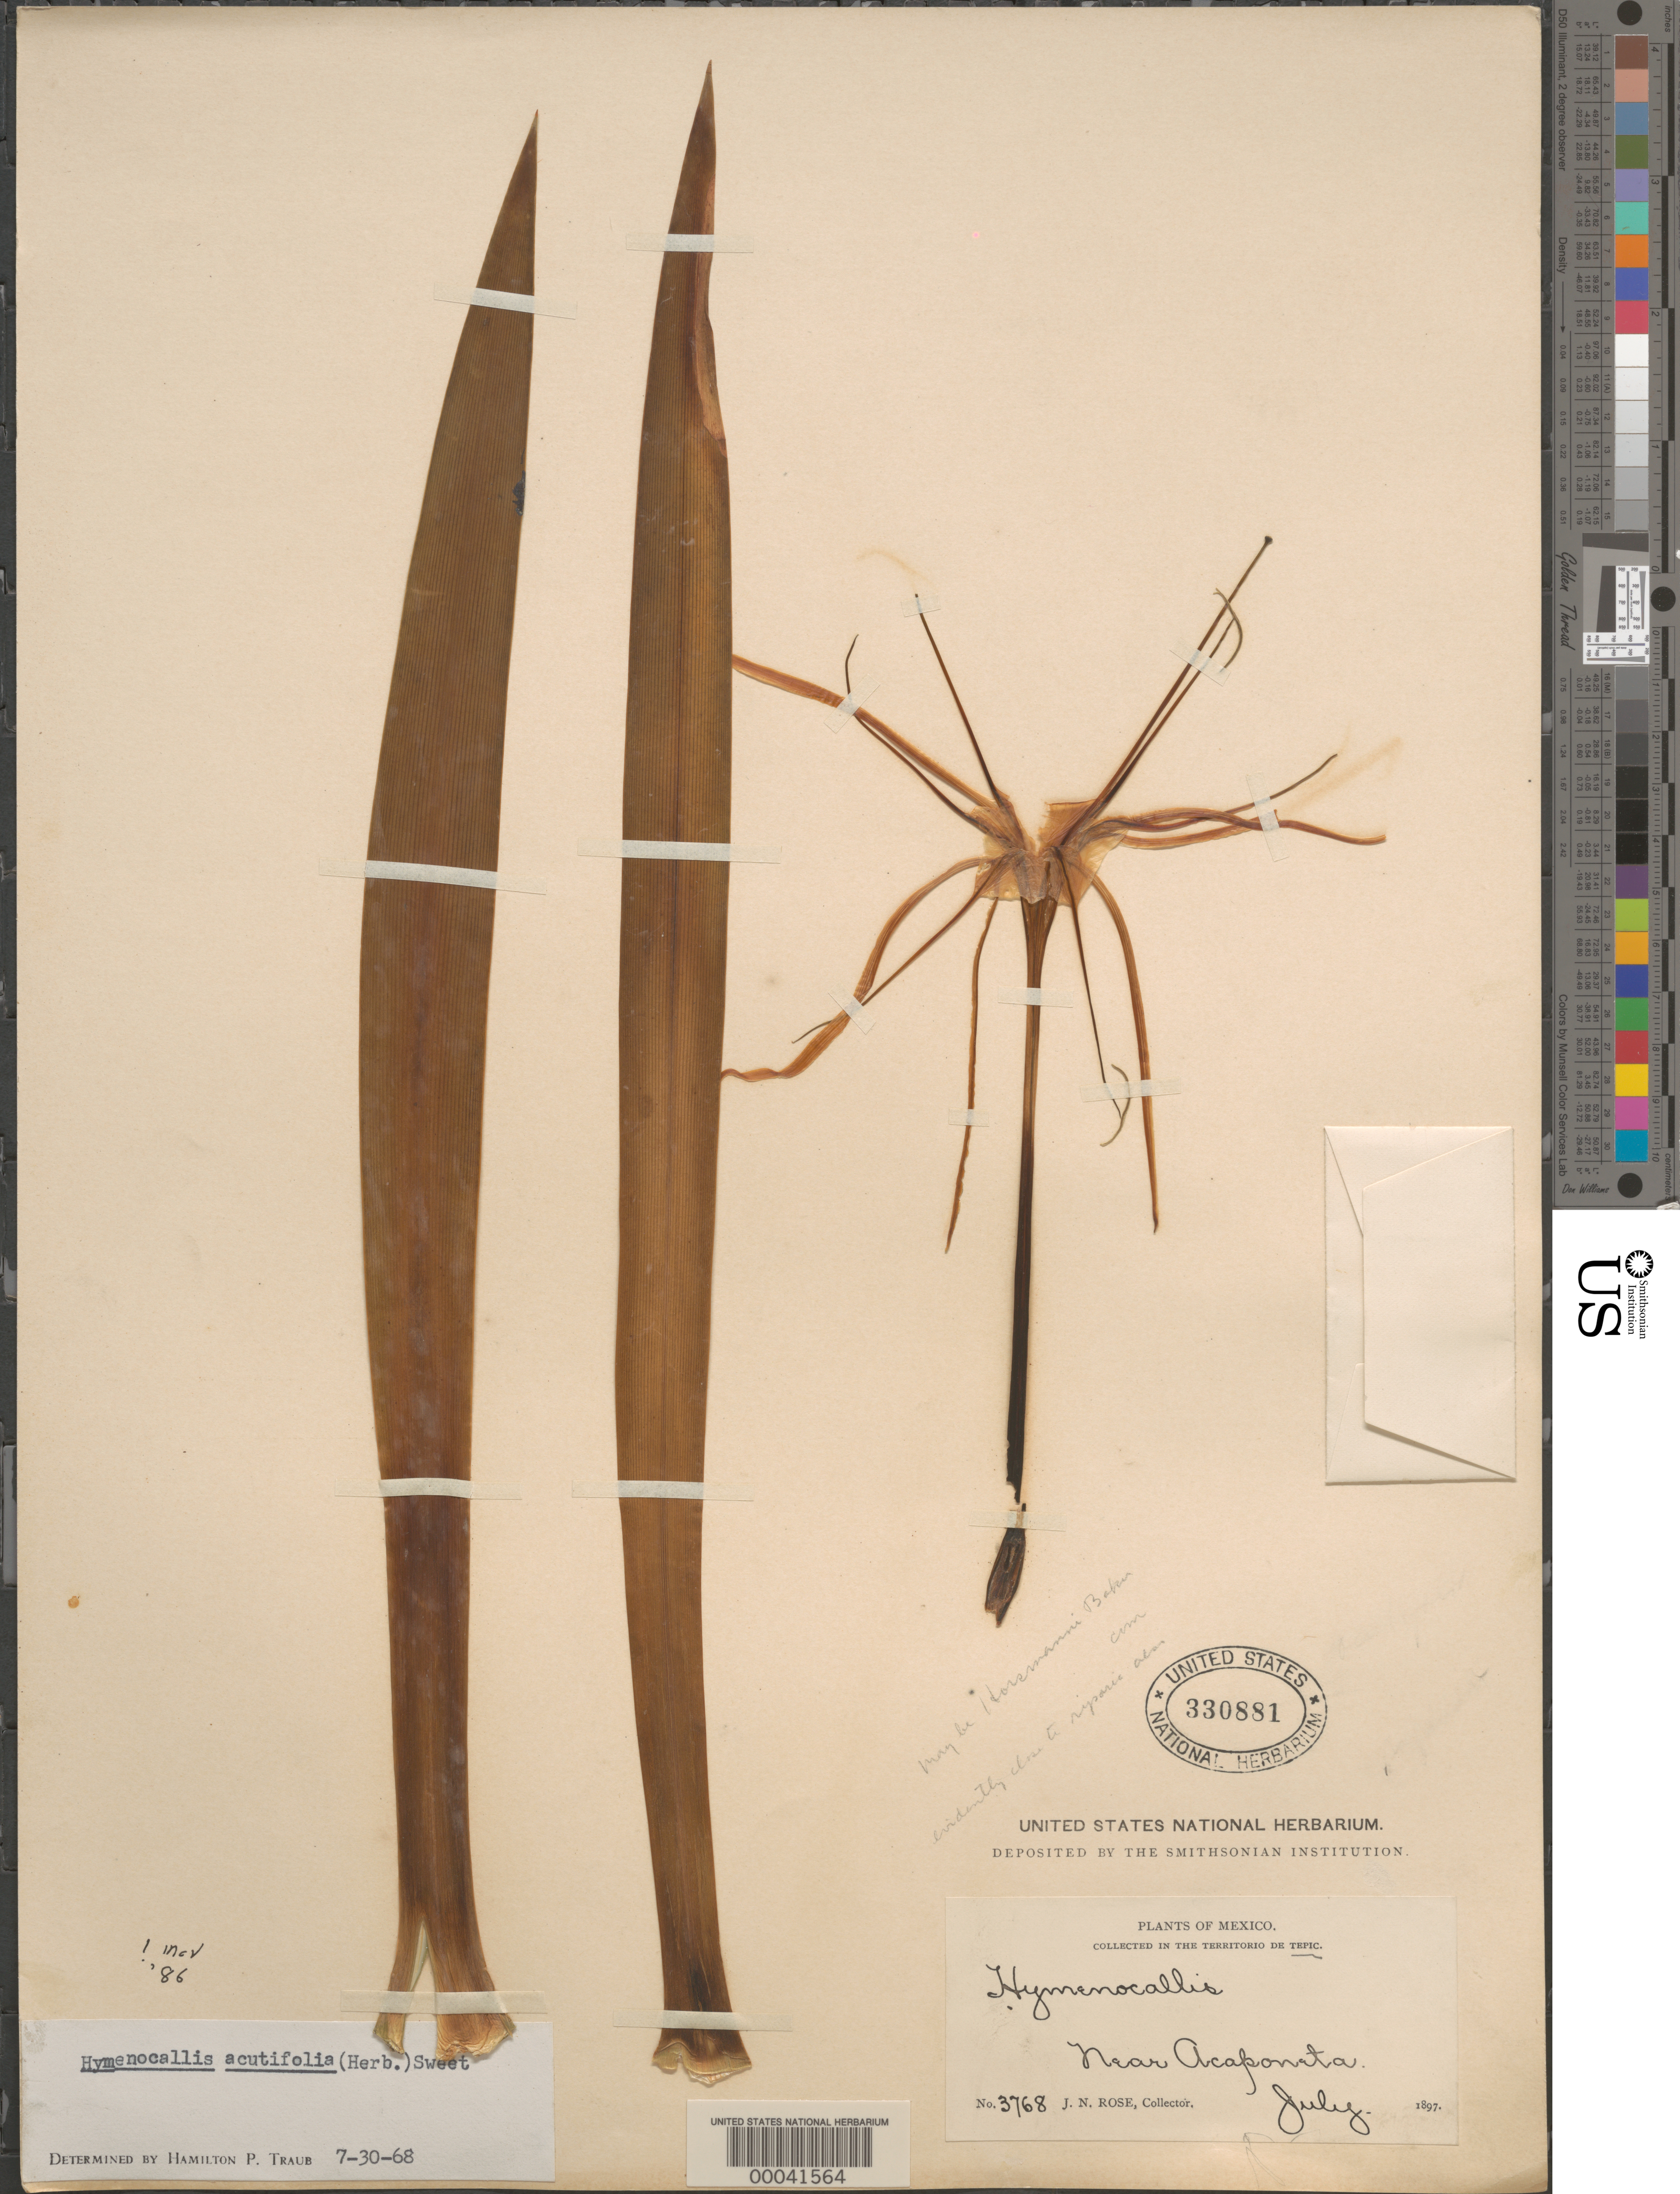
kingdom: Plantae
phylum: Tracheophyta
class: Liliopsida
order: Asparagales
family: Amaryllidaceae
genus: Hymenocallis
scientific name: Hymenocallis acutifolia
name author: (Herb.) Sweet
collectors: J. N. Rose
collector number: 3768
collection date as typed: Jul 1897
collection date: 1897-07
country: Mexico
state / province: Nayarit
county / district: Tepic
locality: Near Acaponeta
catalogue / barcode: US 330881